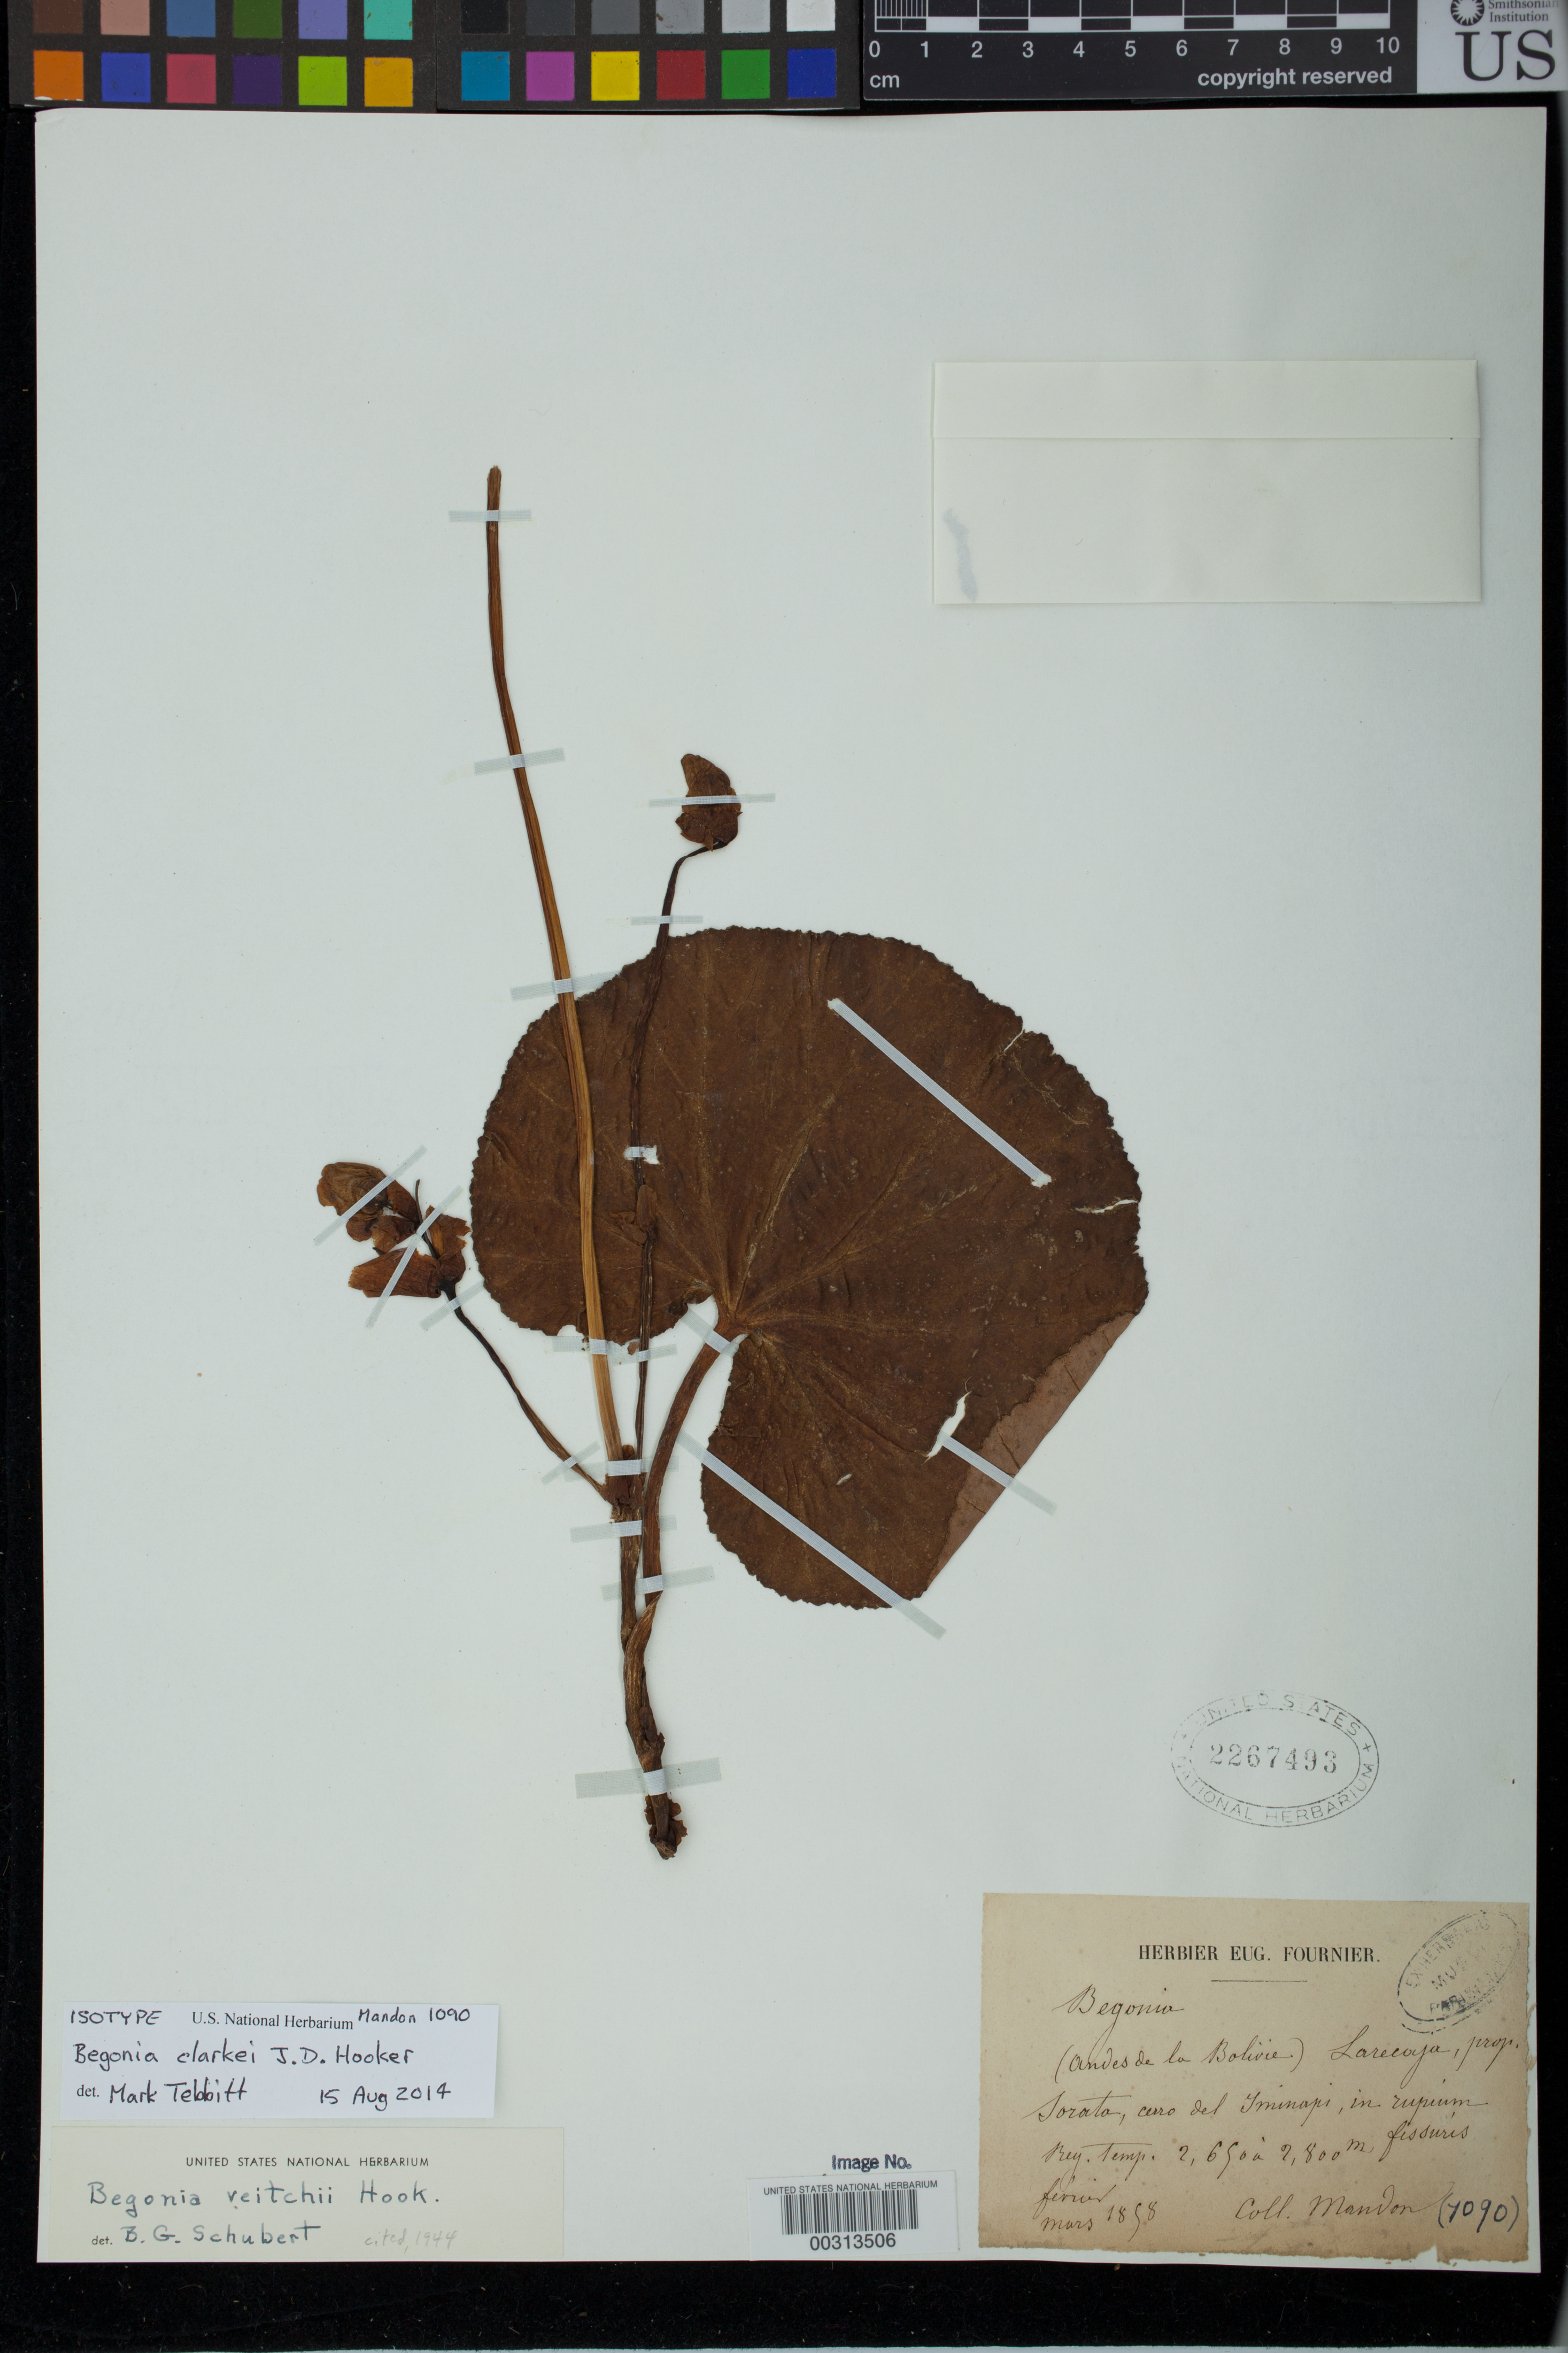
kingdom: Plantae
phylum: Tracheophyta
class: Magnoliopsida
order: Cucurbitales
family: Begoniaceae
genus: Begonia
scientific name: Begonia clarkei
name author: Hook. f.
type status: Isotype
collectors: G. Mandon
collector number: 1090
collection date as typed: Mar 1858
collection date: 1858-03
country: Bolivia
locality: Larecoja, Sorata, near Iminapi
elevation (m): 2650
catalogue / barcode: US 2267493